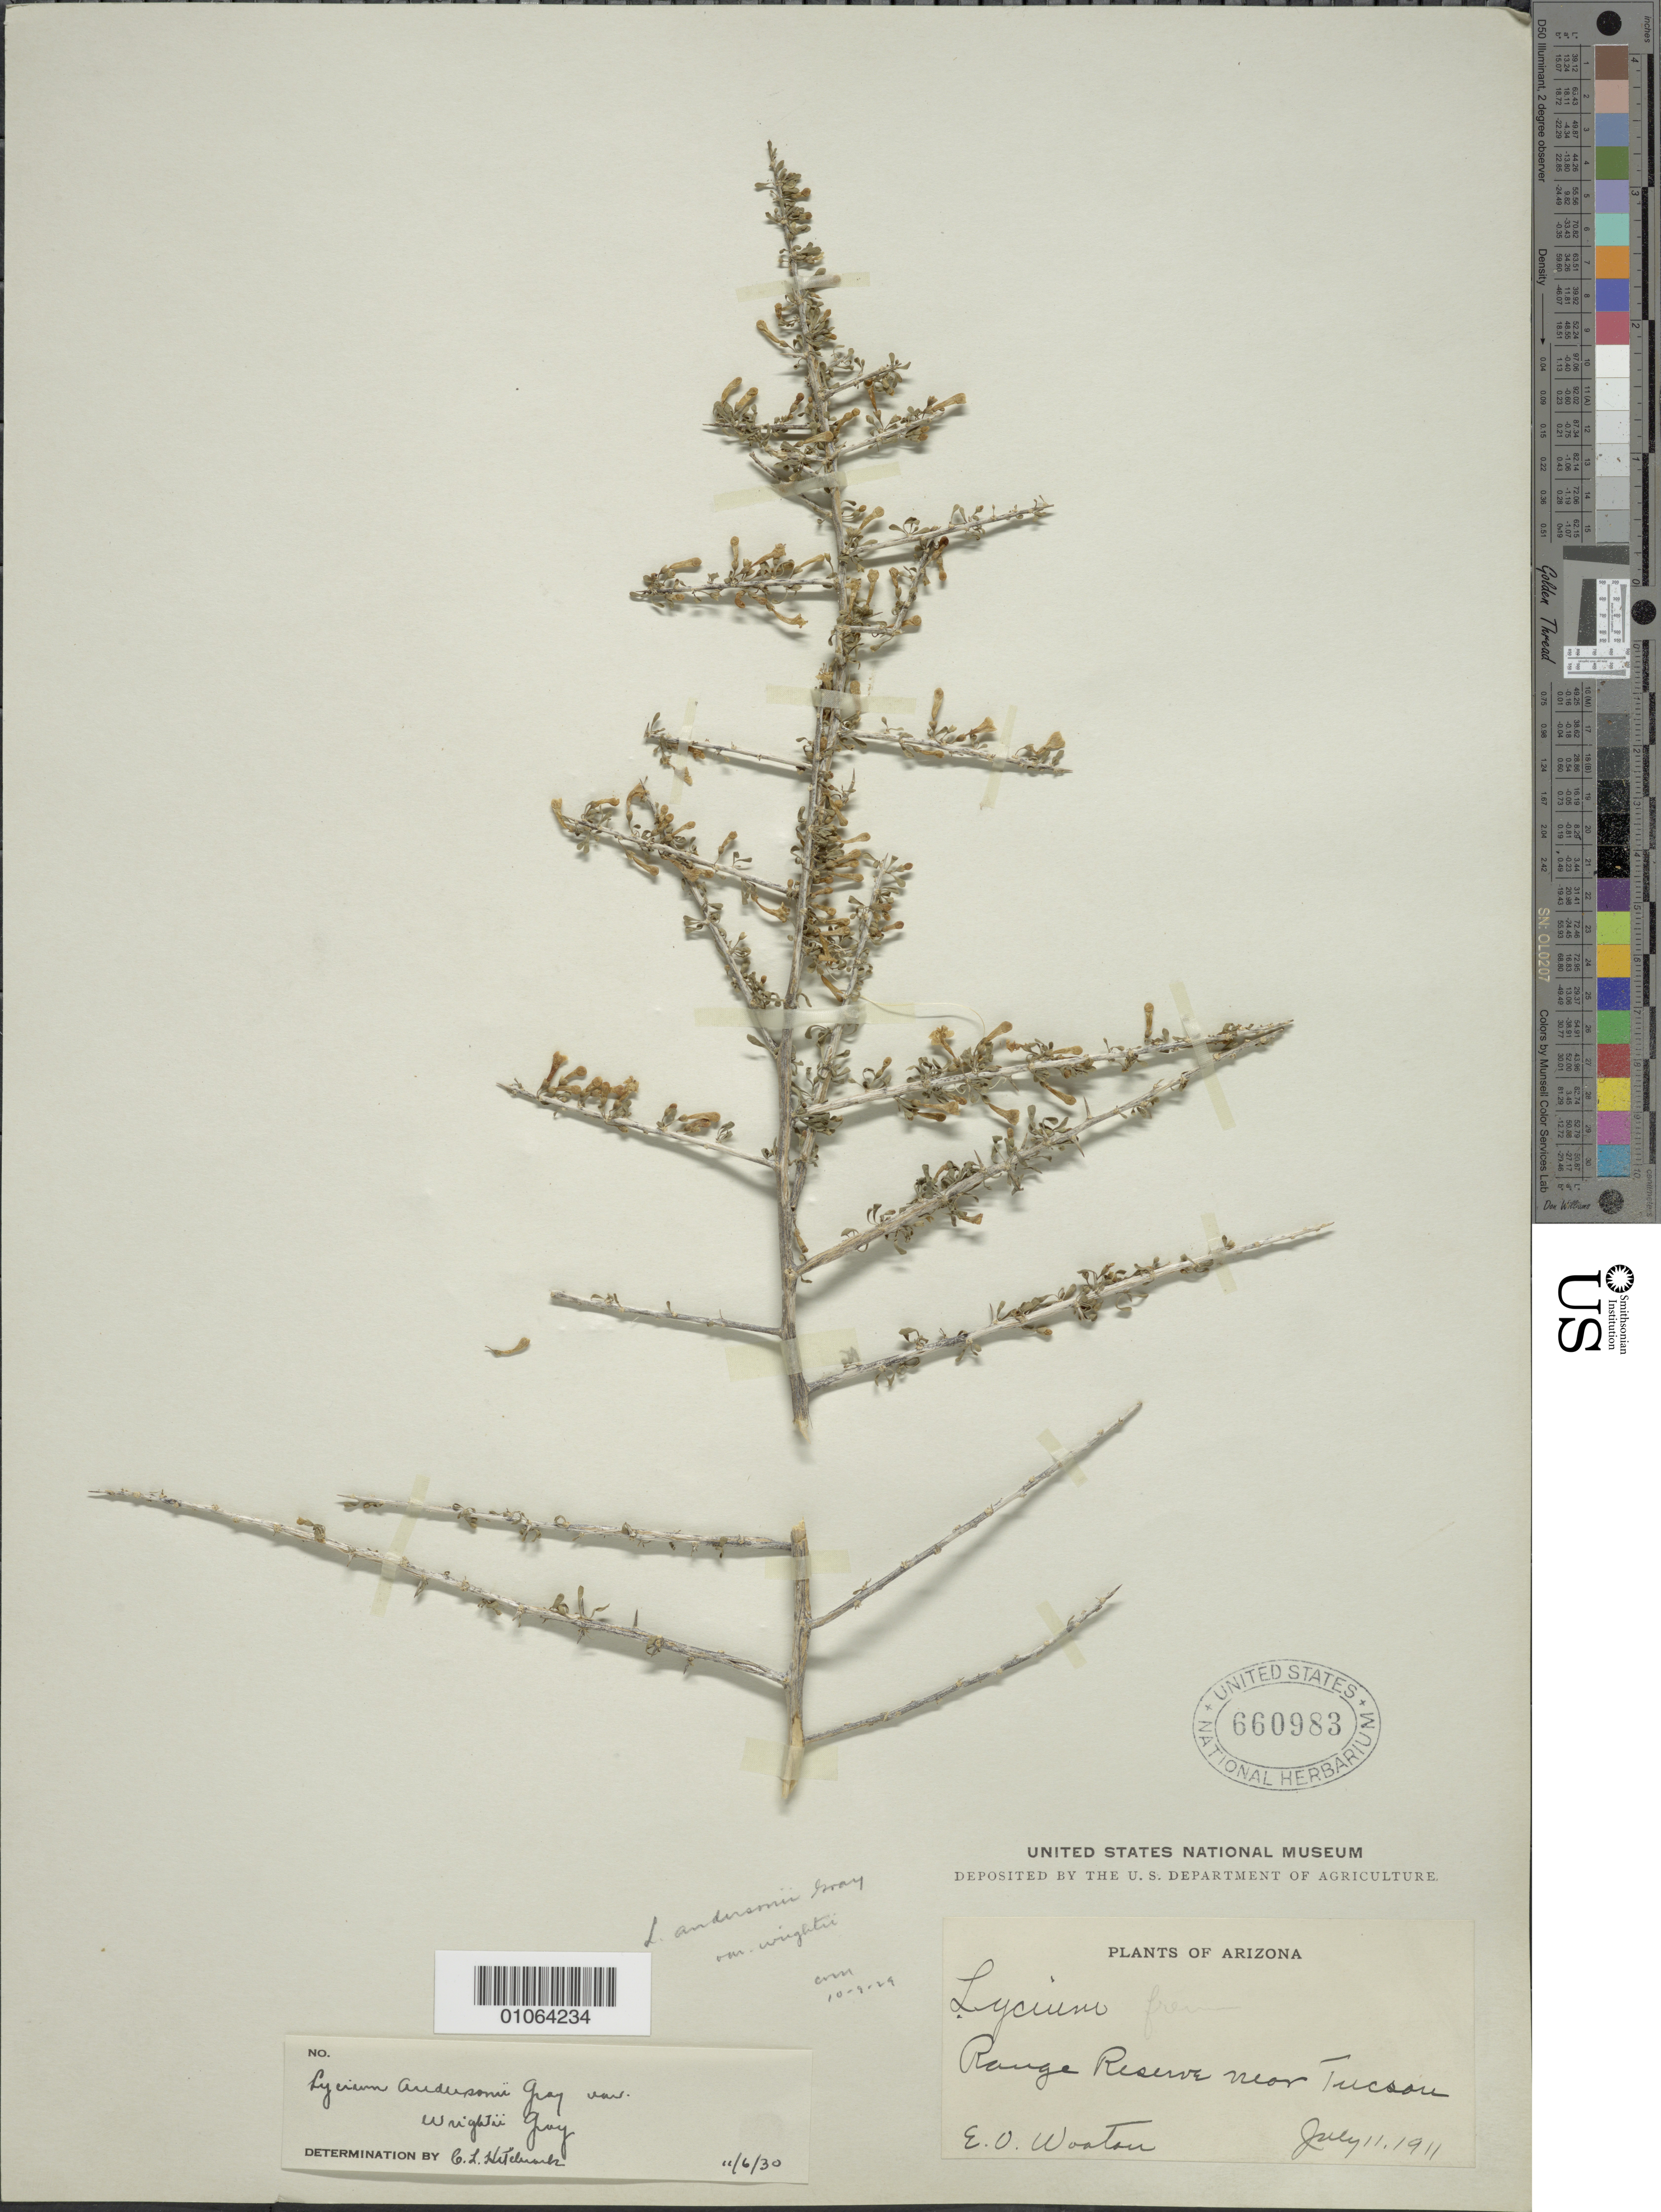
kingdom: Plantae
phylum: Tracheophyta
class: Magnoliopsida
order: Solanales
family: Solanaceae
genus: Lycium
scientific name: Lycium andersonii var. wrightii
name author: A. Gray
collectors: E. O. Wooton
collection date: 1911-07-11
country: United States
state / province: Arizona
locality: Range Reserve near Tucson.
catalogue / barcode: US 660983